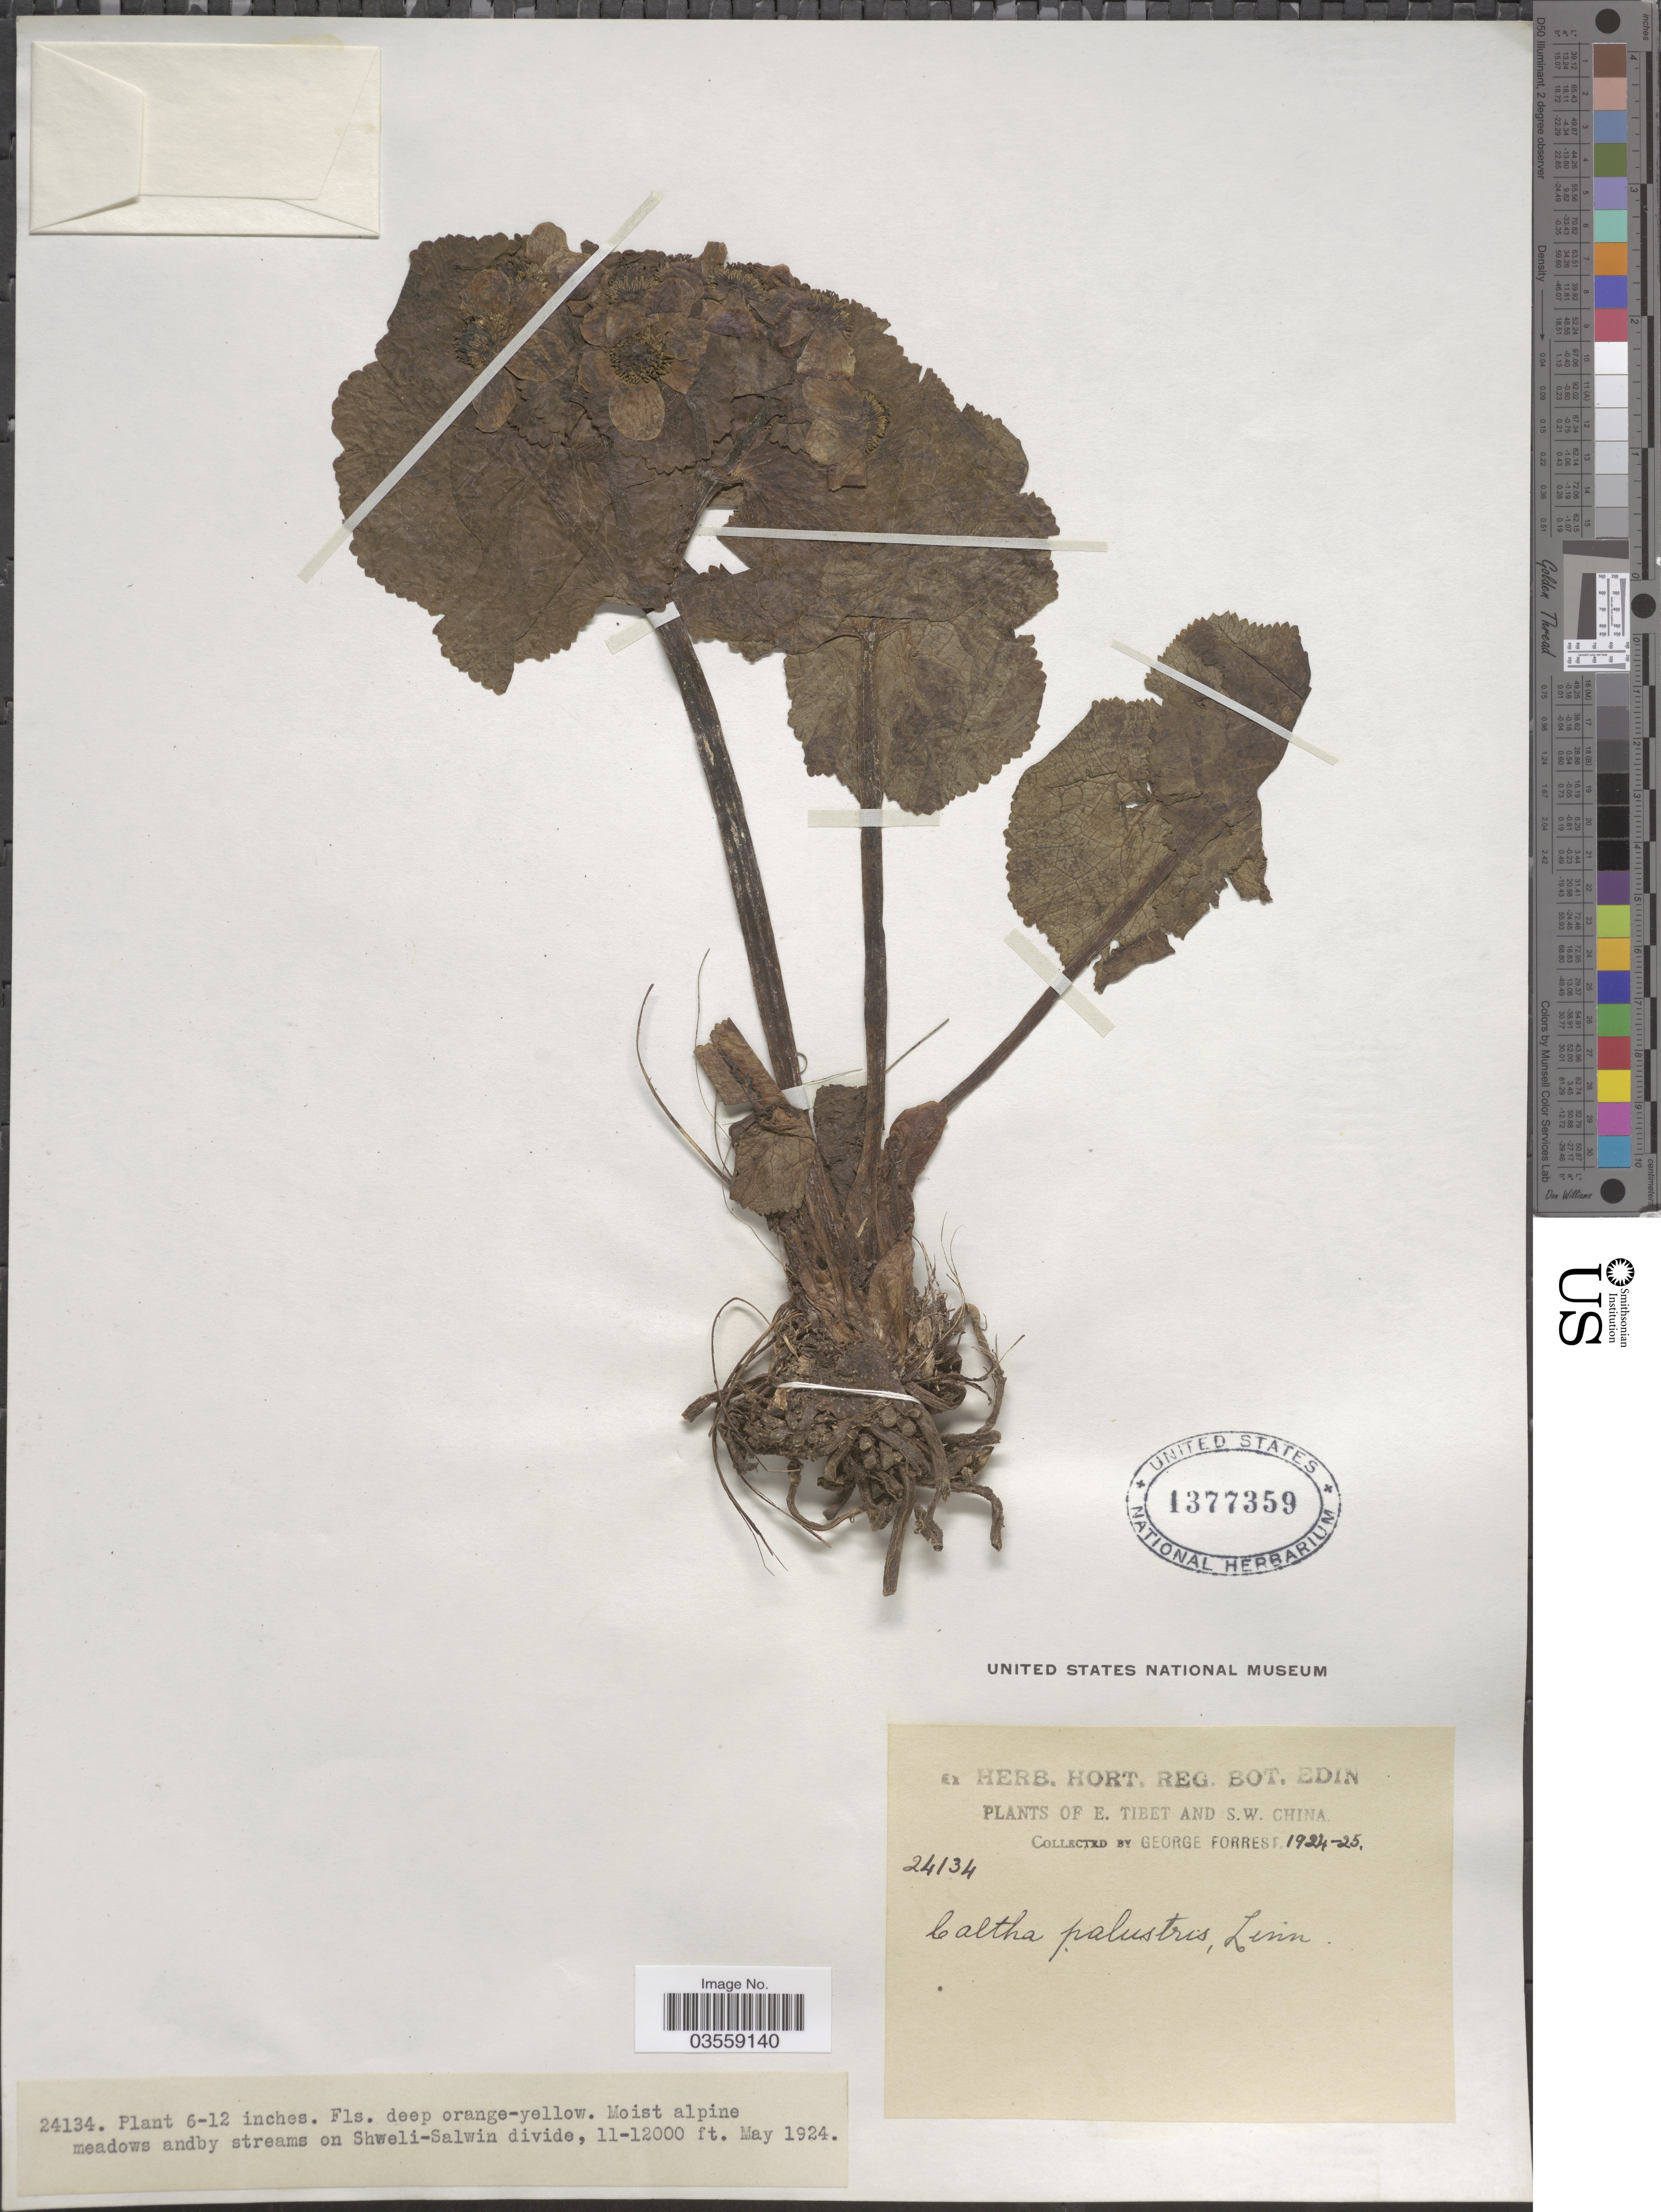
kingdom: Plantae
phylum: Tracheophyta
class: Magnoliopsida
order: Ranunculales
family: Ranunculaceae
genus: Caltha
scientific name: Caltha palustris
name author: L.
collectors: G. Forrest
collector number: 24134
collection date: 1924-05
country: China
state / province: Xizang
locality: E. Tibet and S.W. China. Moist alpine meadows andby streams on Shweli-Salwin divide.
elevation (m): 3353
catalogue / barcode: US 1377359